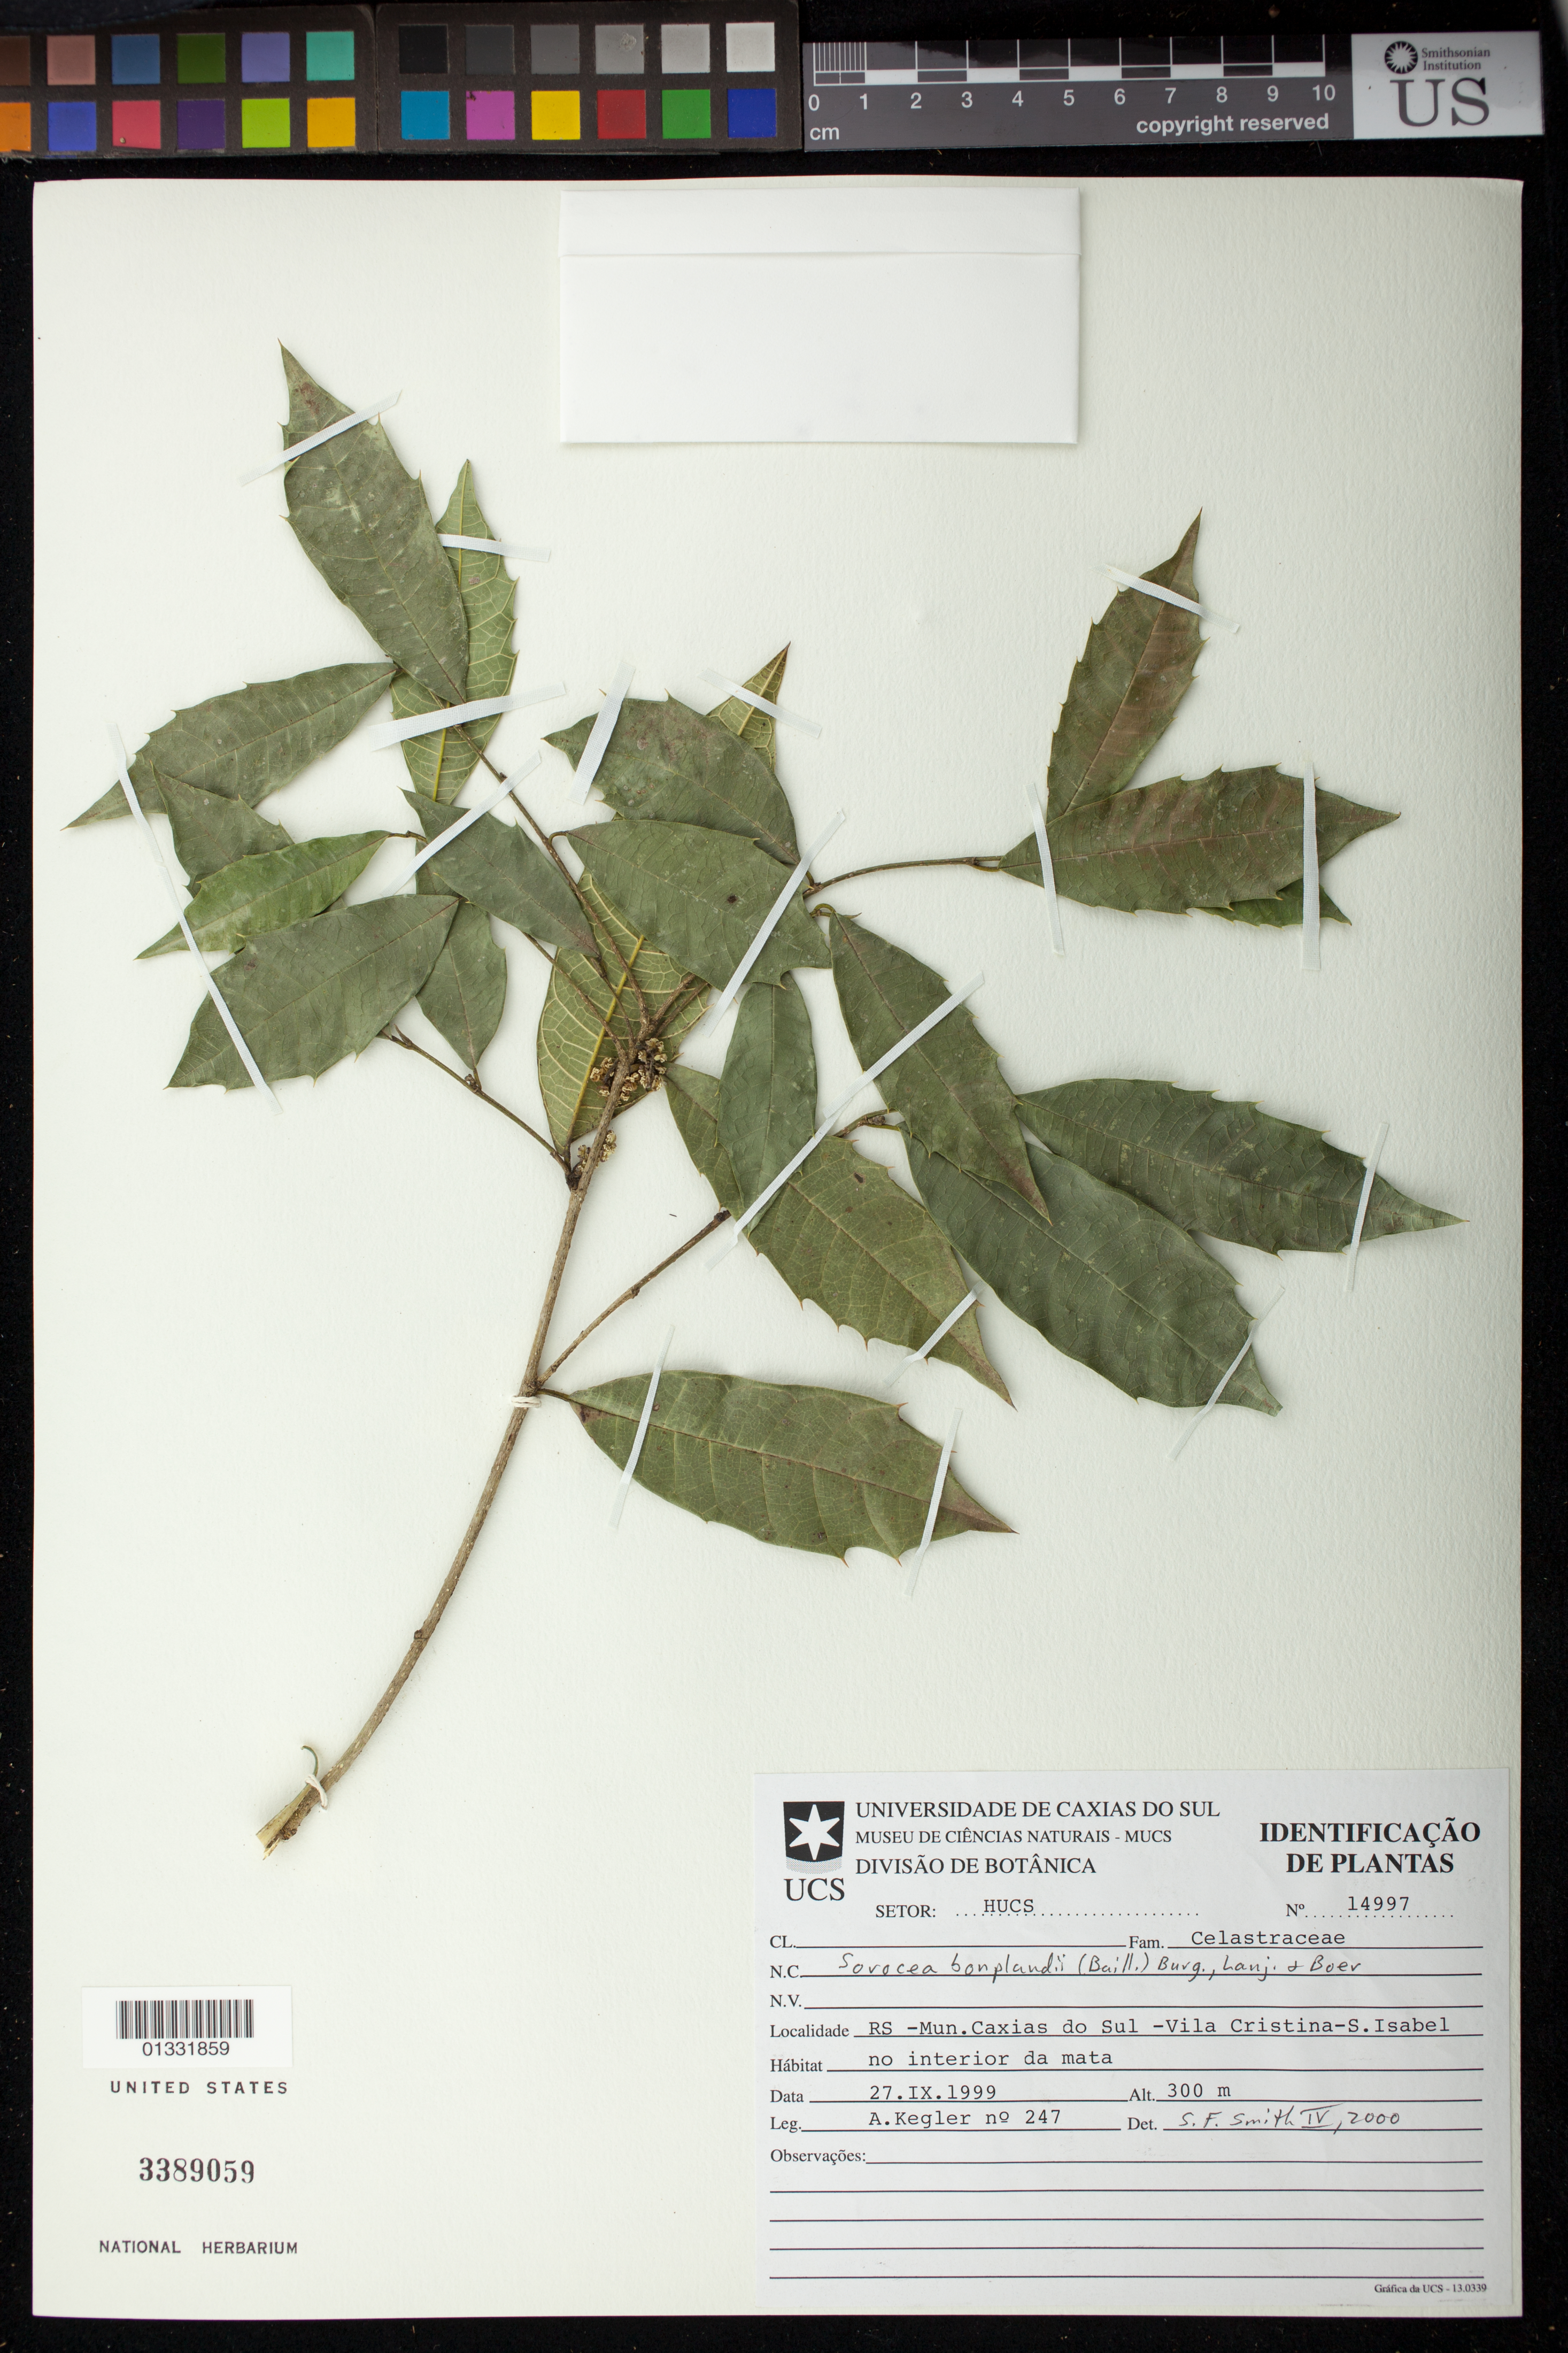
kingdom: Plantae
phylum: Tracheophyta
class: Magnoliopsida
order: Rosales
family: Moraceae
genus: Sorocea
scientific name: Sorocea bonplandii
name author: (Baill.) W.C. Burger et al.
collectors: A. Kegler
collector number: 247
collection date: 1999-09-27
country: Brazil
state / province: Rio Grande do Sul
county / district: Caxias do Sul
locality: Vila Cristina - S. Isabel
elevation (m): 300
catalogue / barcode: US 3389059